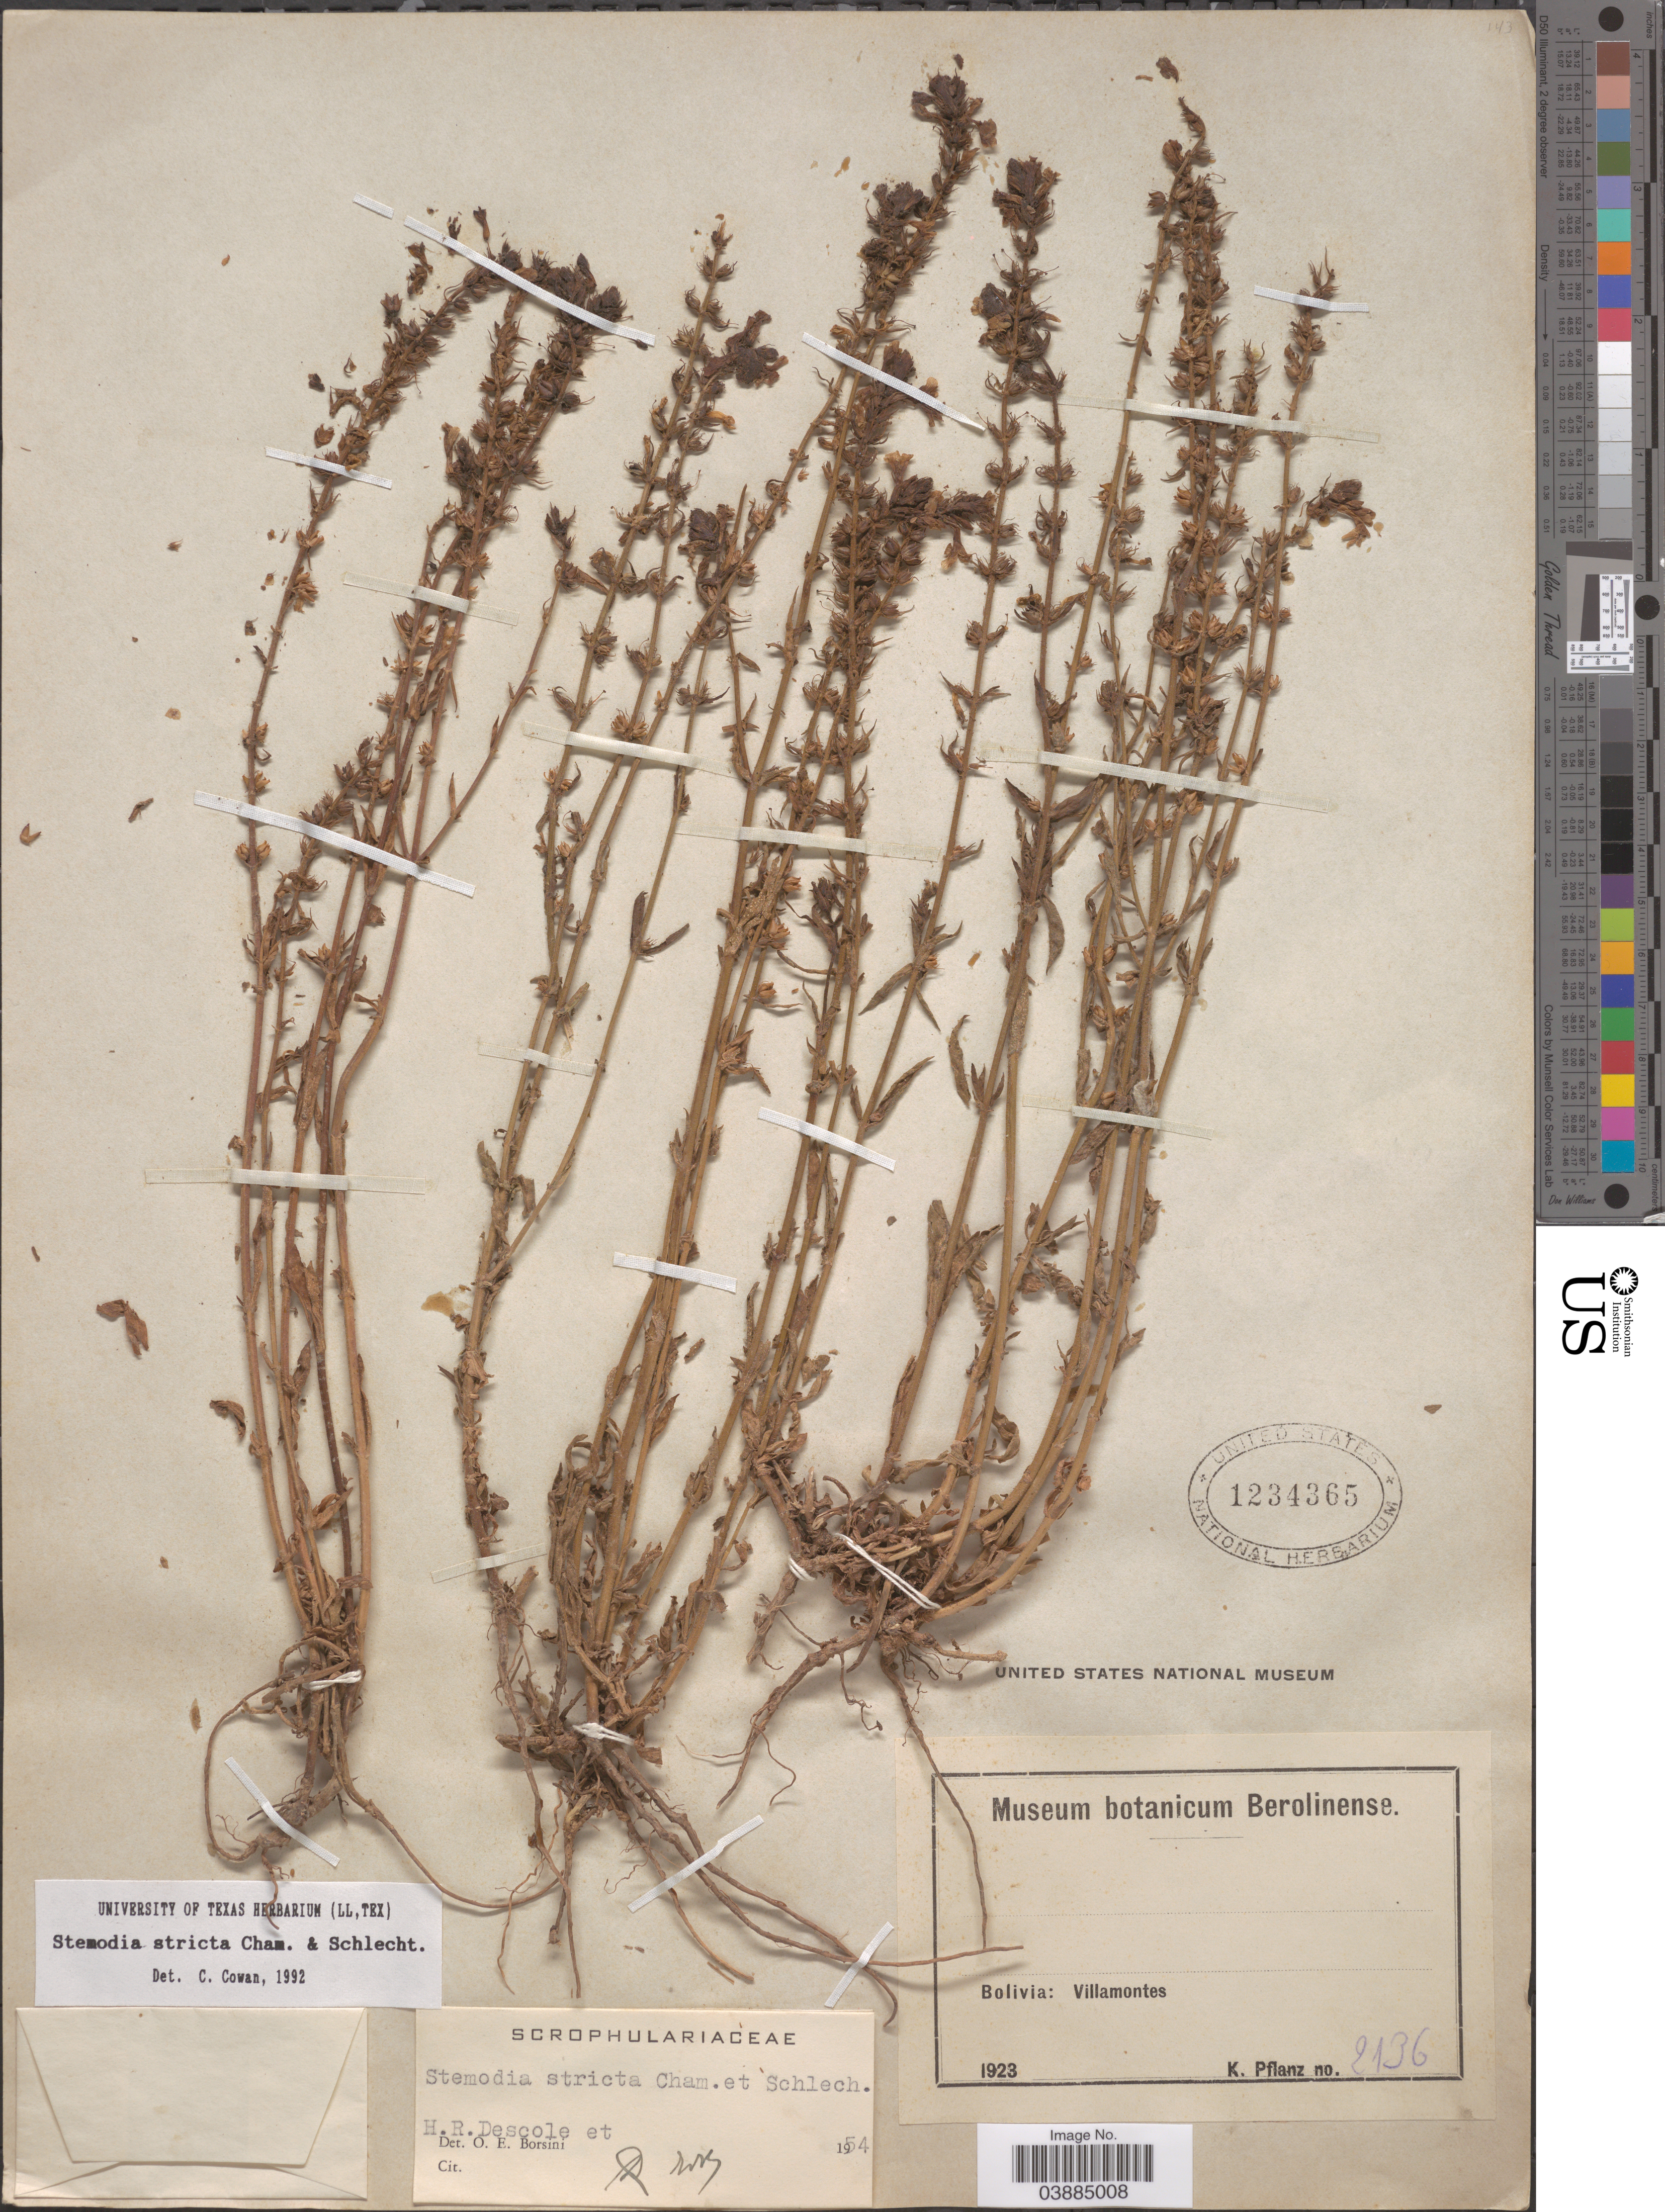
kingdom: Plantae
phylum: Tracheophyta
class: Magnoliopsida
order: Lamiales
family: Plantaginaceae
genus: Stemodia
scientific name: Stemodia stricta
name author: Cham. & Schltdl.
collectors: K. Pflanz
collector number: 2136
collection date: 1923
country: Bolivia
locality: Villamontes.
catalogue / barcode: US 1234365